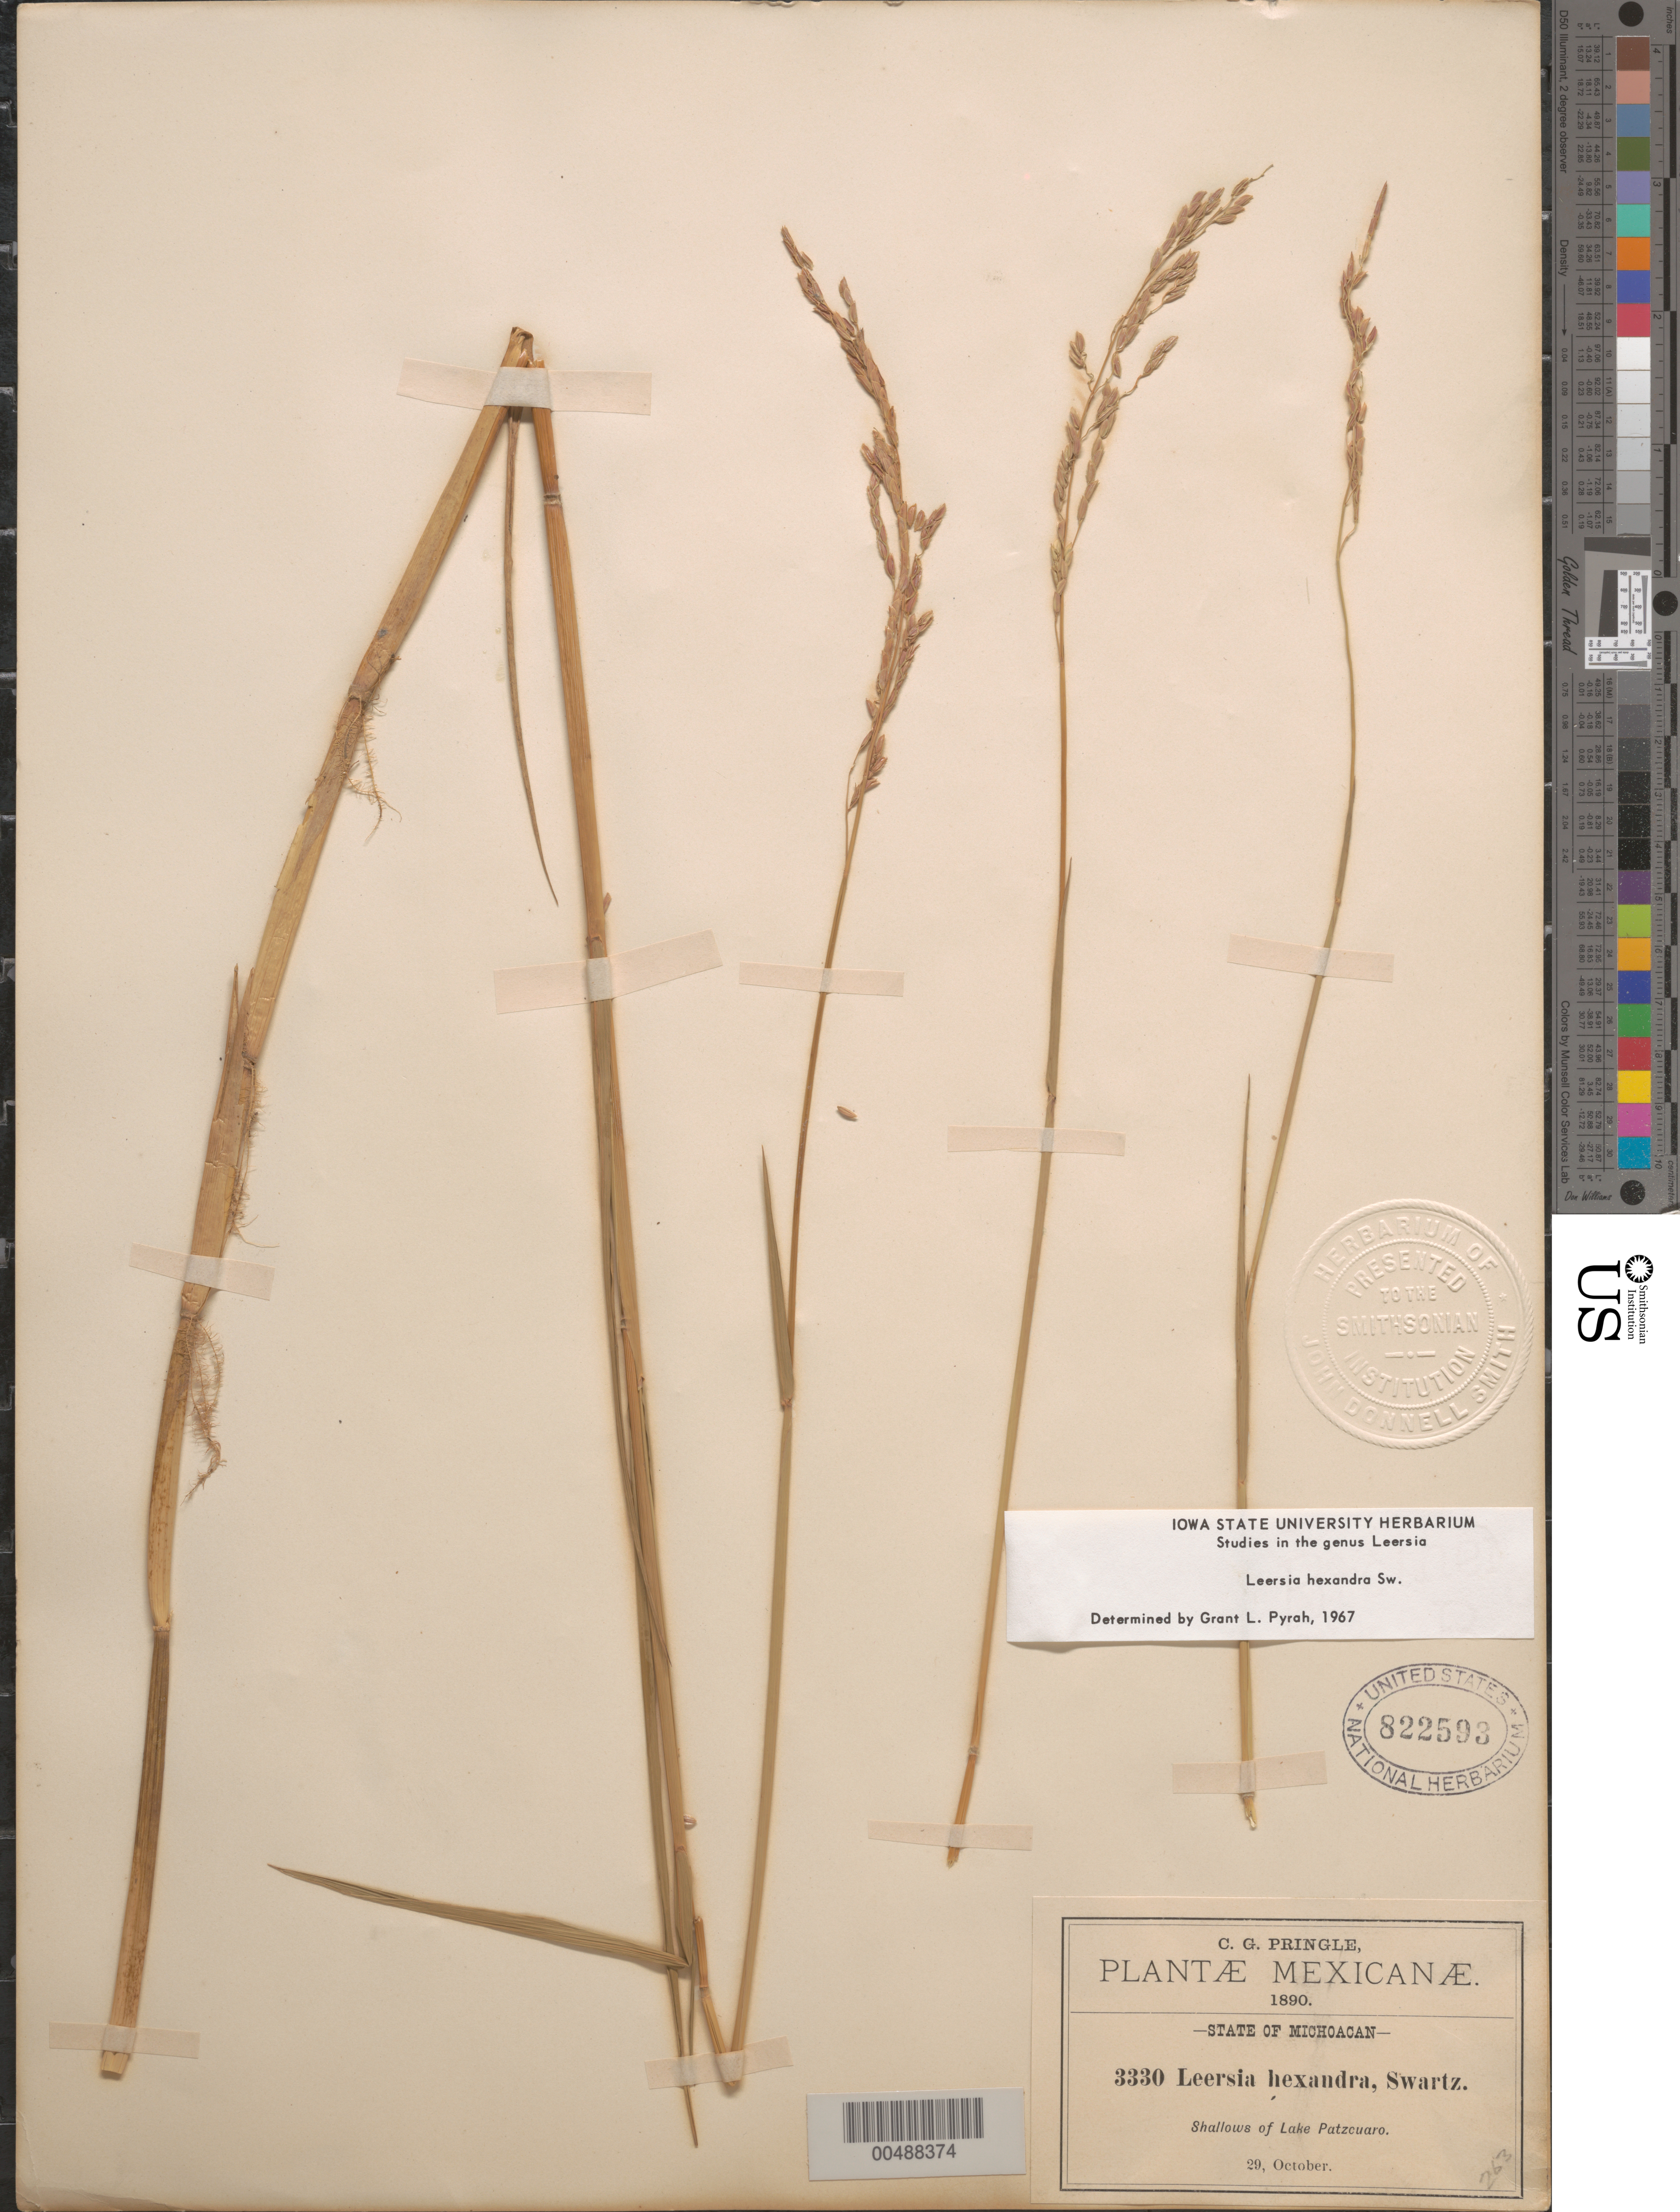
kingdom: Plantae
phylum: Tracheophyta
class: Liliopsida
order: Poales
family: Poaceae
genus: Leersia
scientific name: Leersia hexandra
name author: Sw.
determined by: Pyrah, G. L.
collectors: C. G. Pringle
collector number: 3330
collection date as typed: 29 Oct 1890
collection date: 1890-10-29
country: Mexico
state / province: Michoacán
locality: Lake Patzcuaro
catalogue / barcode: US 822593